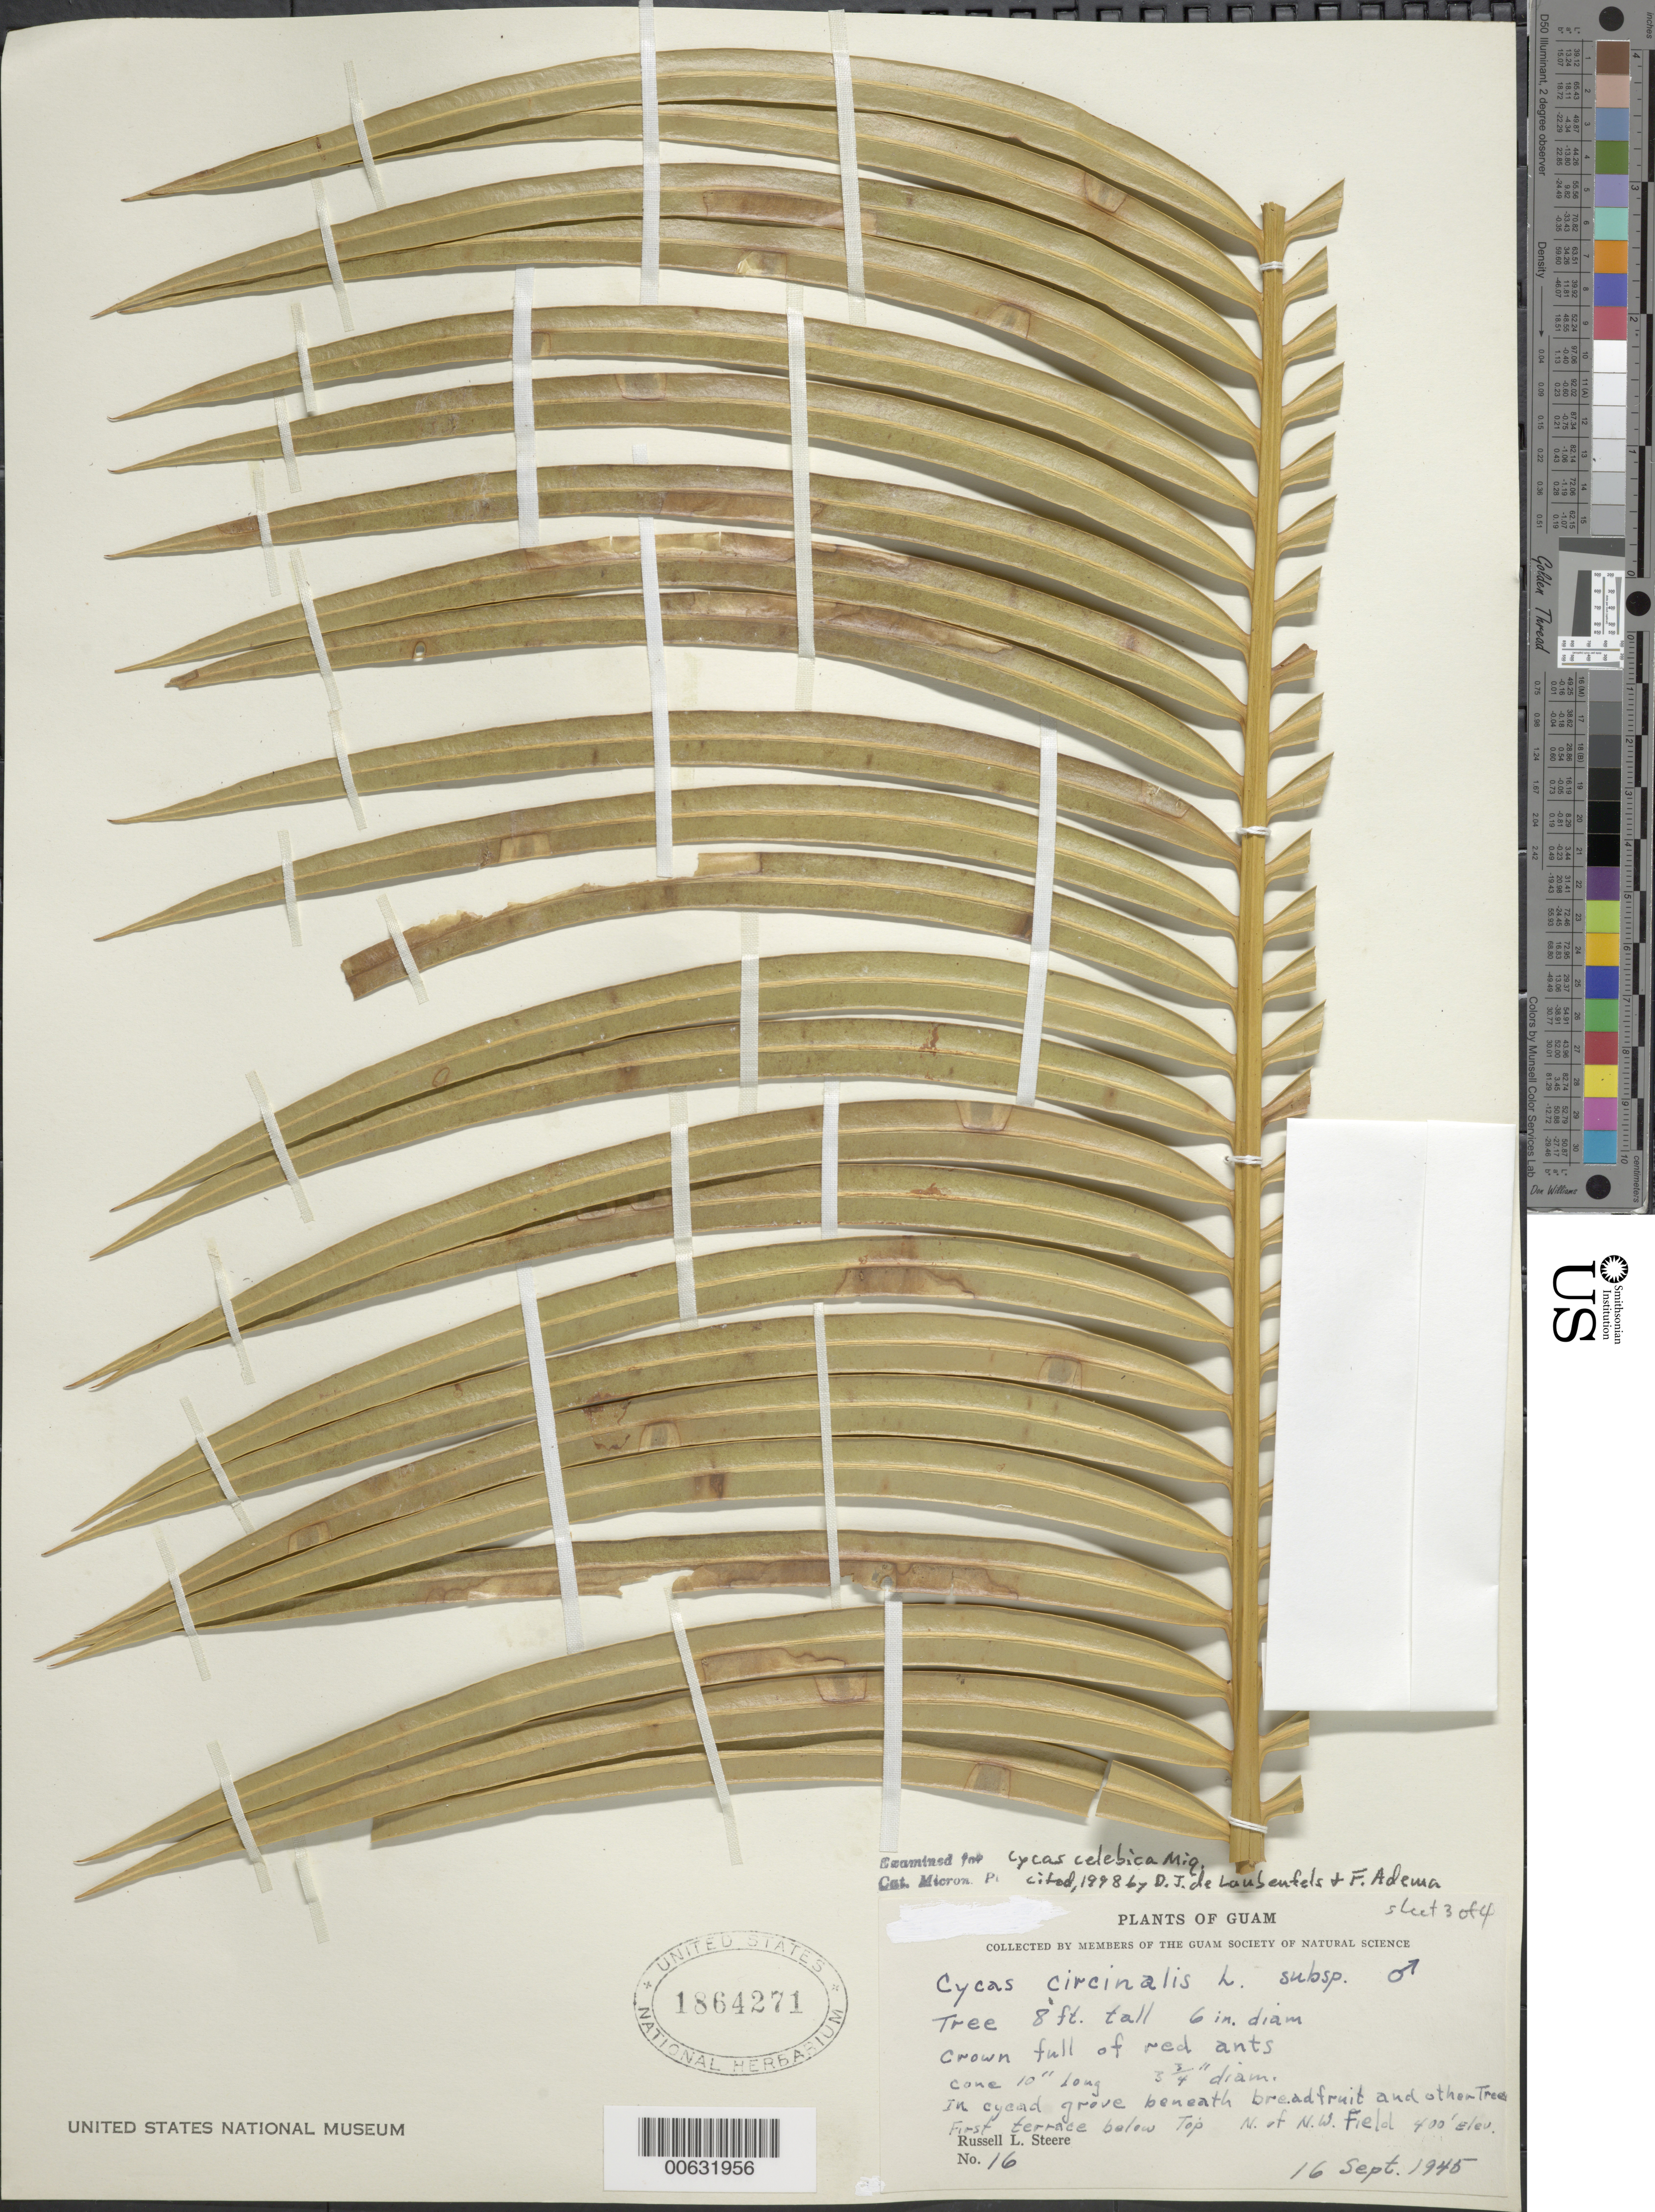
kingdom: Plantae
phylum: Tracheophyta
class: Cycadopsida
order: Cycadales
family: Cycadaceae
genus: Cycas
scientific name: Cycas celebica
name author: Miq.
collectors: R. L. Steere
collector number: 16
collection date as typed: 16 Sep 1945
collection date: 1945-09-16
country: Guam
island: Guam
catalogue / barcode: US 1864271